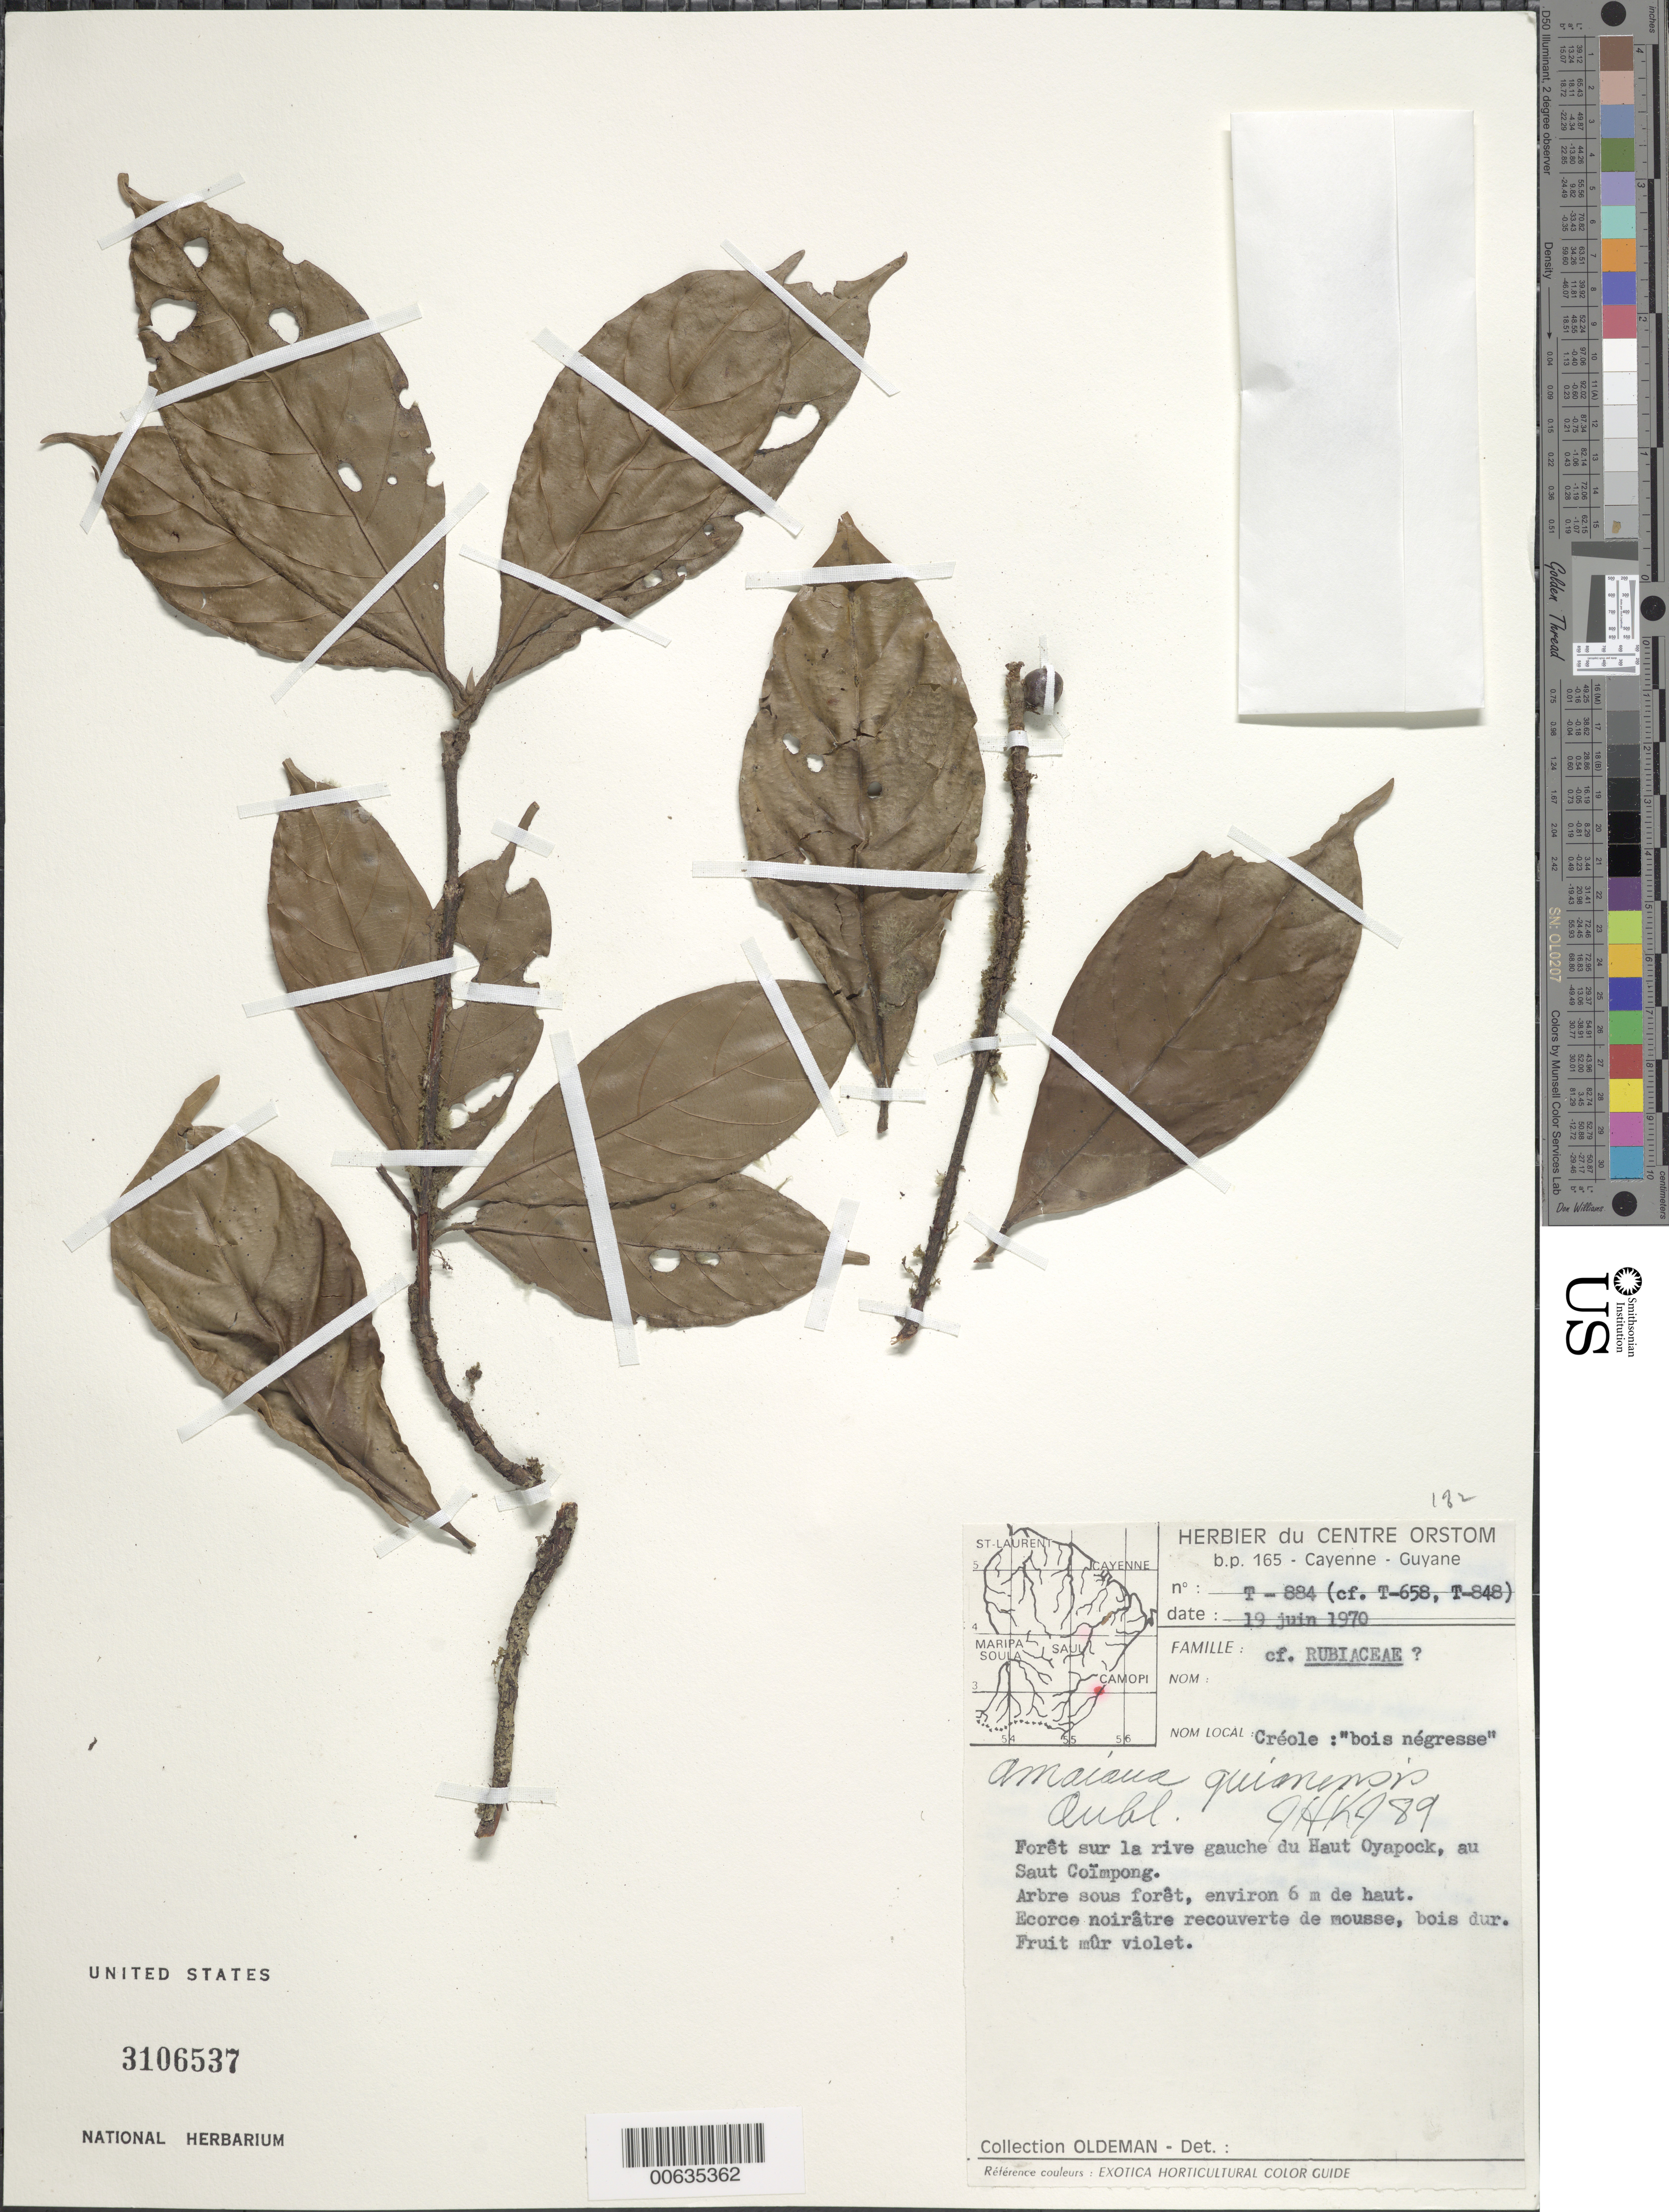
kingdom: Plantae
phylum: Tracheophyta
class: Magnoliopsida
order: Gentianales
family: Rubiaceae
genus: Amaioua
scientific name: Amaioua guianensis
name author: Aubl.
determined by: Crozier, F.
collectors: R. Oldeman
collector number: T 884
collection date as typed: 19-Jun-70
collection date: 1970-06-19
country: French Guiana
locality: Saut Coïmpong, Bassin de l'Oyapock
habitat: Riparian forest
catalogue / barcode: US 3106537